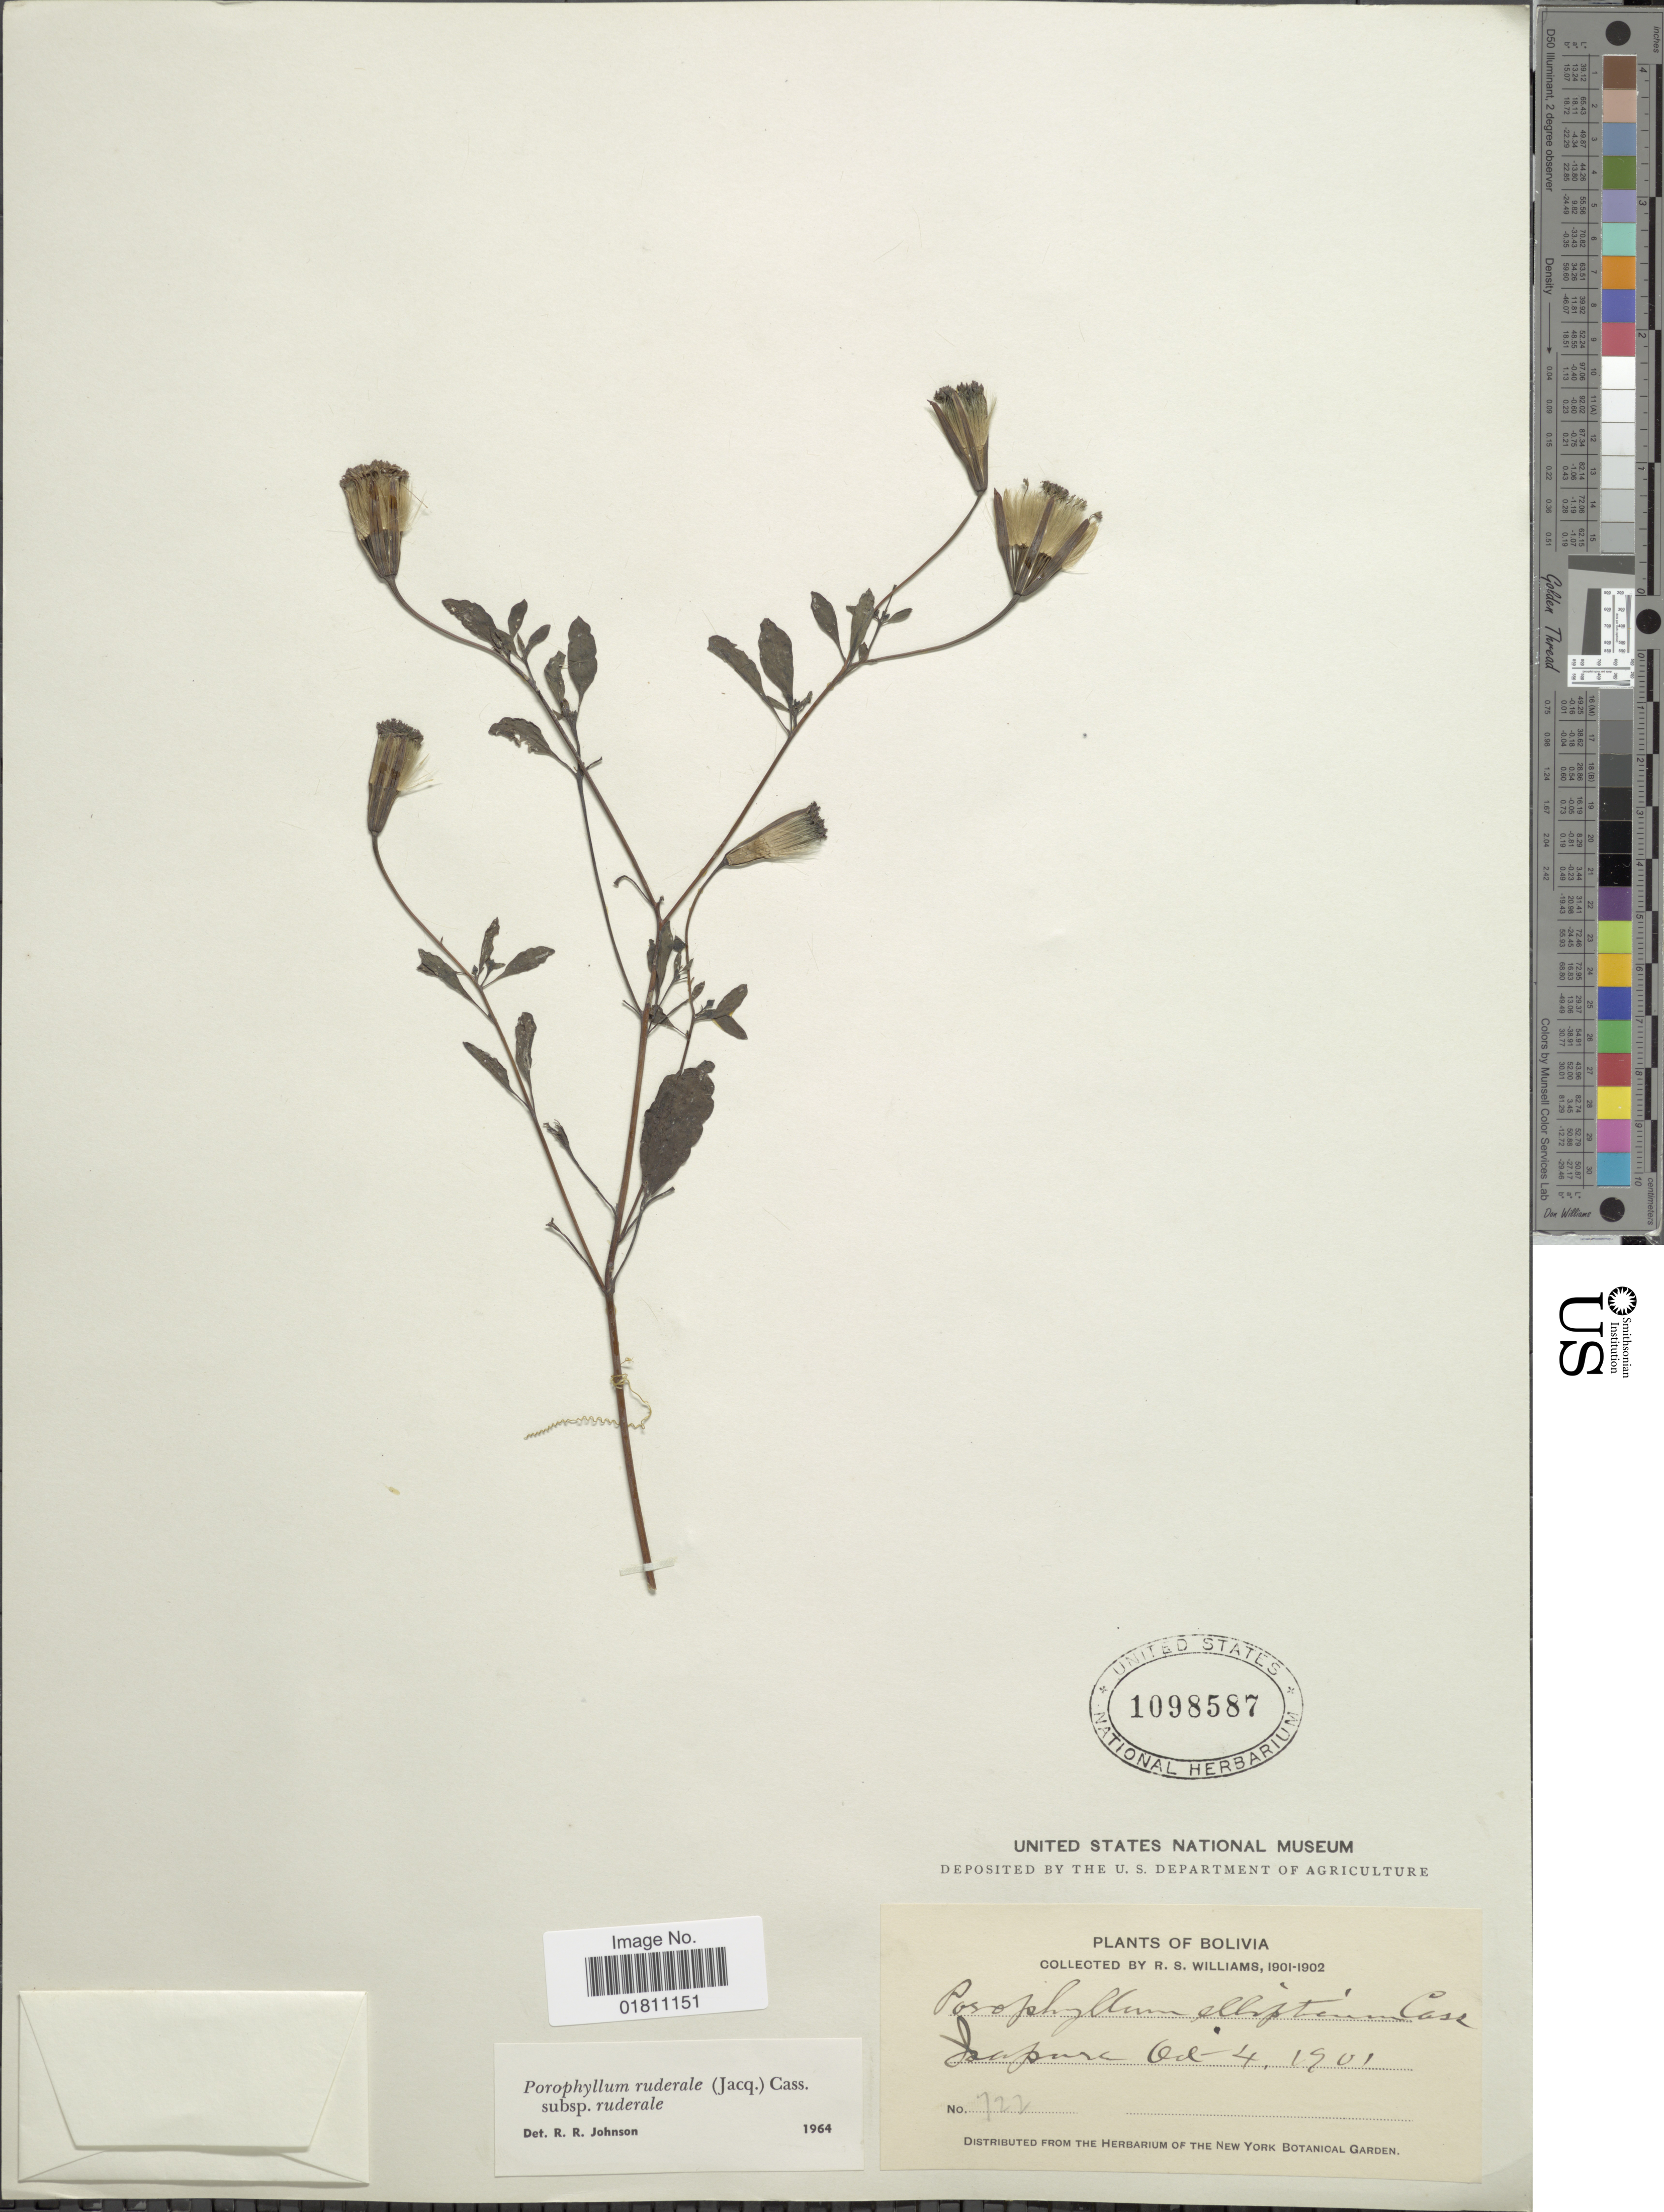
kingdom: Plantae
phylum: Tracheophyta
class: Magnoliopsida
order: Asterales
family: Asteraceae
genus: Porophyllum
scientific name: Porophyllum ruderale subsp. ruderale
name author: (Jacq.) Cass.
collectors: R. S. Williams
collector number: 722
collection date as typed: Oct. 4, 1901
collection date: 1901-10-04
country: Bolivia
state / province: La Páz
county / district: Larecaja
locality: Isupuri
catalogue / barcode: US 1098587